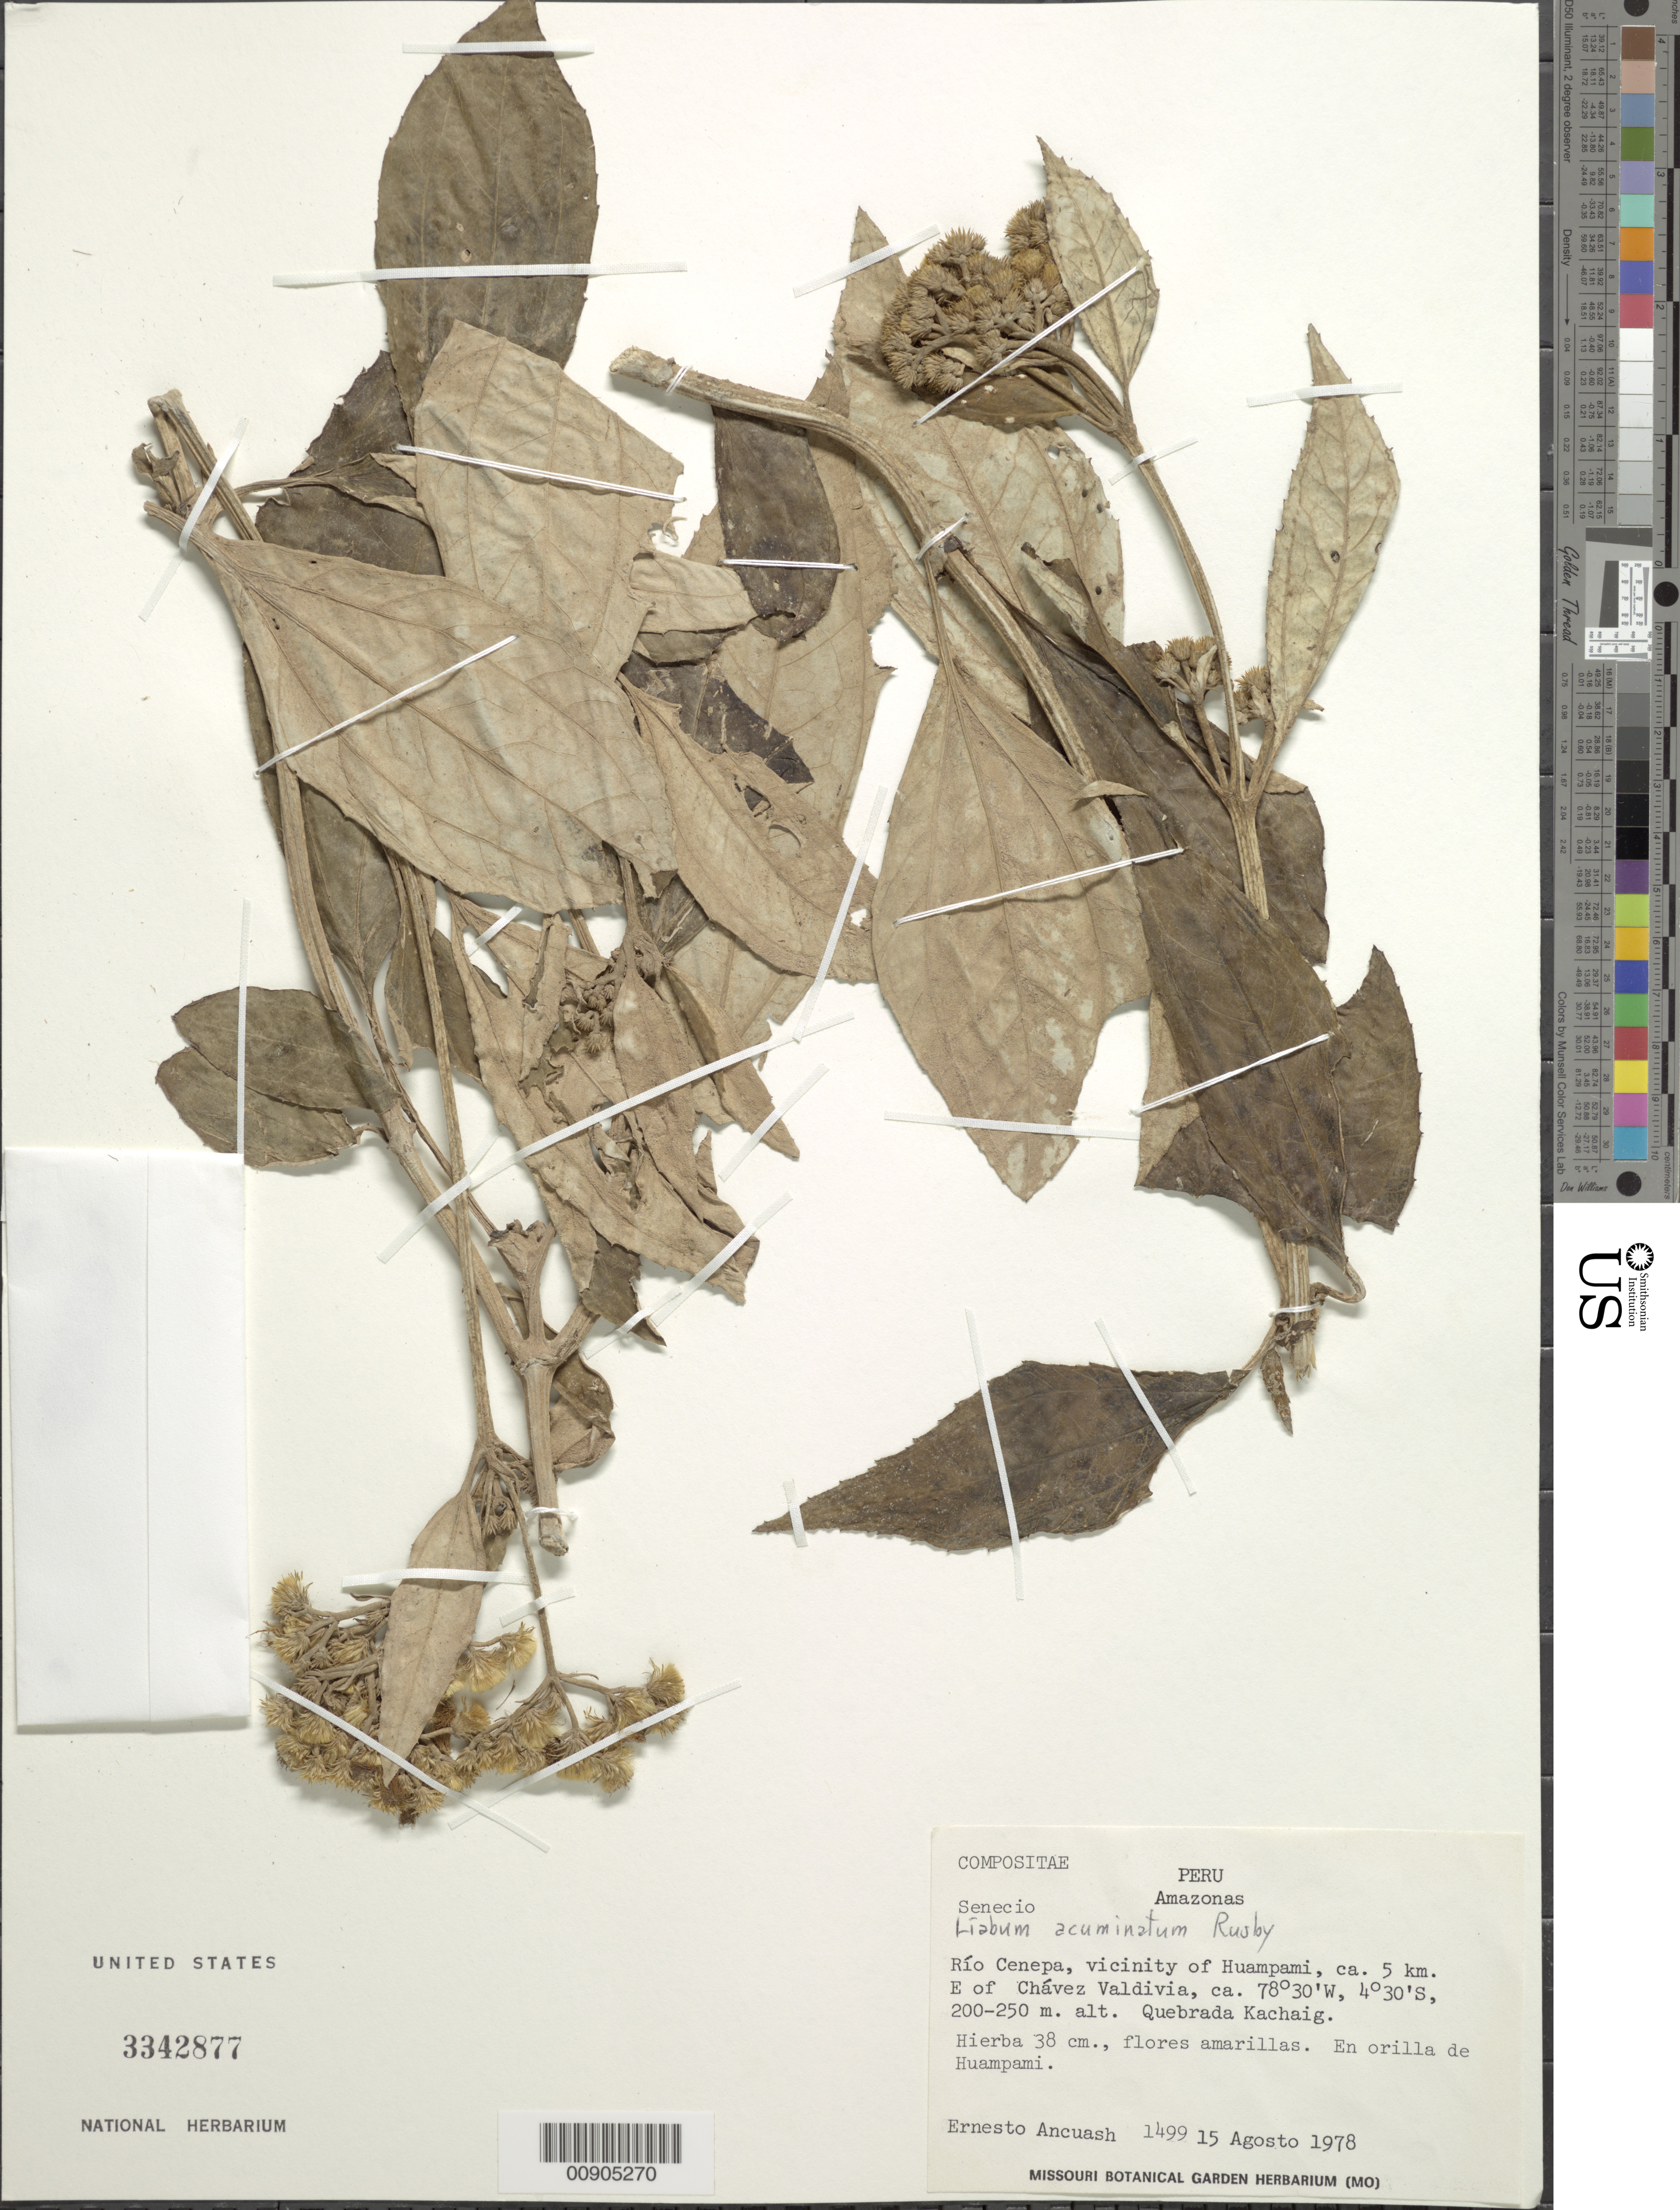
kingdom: Plantae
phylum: Tracheophyta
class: Magnoliopsida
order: Asterales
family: Asteraceae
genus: Liabum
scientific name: Liabum acuminatum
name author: Rusby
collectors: E. Ancuash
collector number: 1499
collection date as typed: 15 August 1978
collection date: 1978-08-15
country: Peru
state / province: Amazonas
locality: Río Cenepa, vic of Huampami, ca 5 km E of Chávez Valdivia, Quebrada Kachaig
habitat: Orilla de Huampami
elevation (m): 200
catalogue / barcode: US 3342877